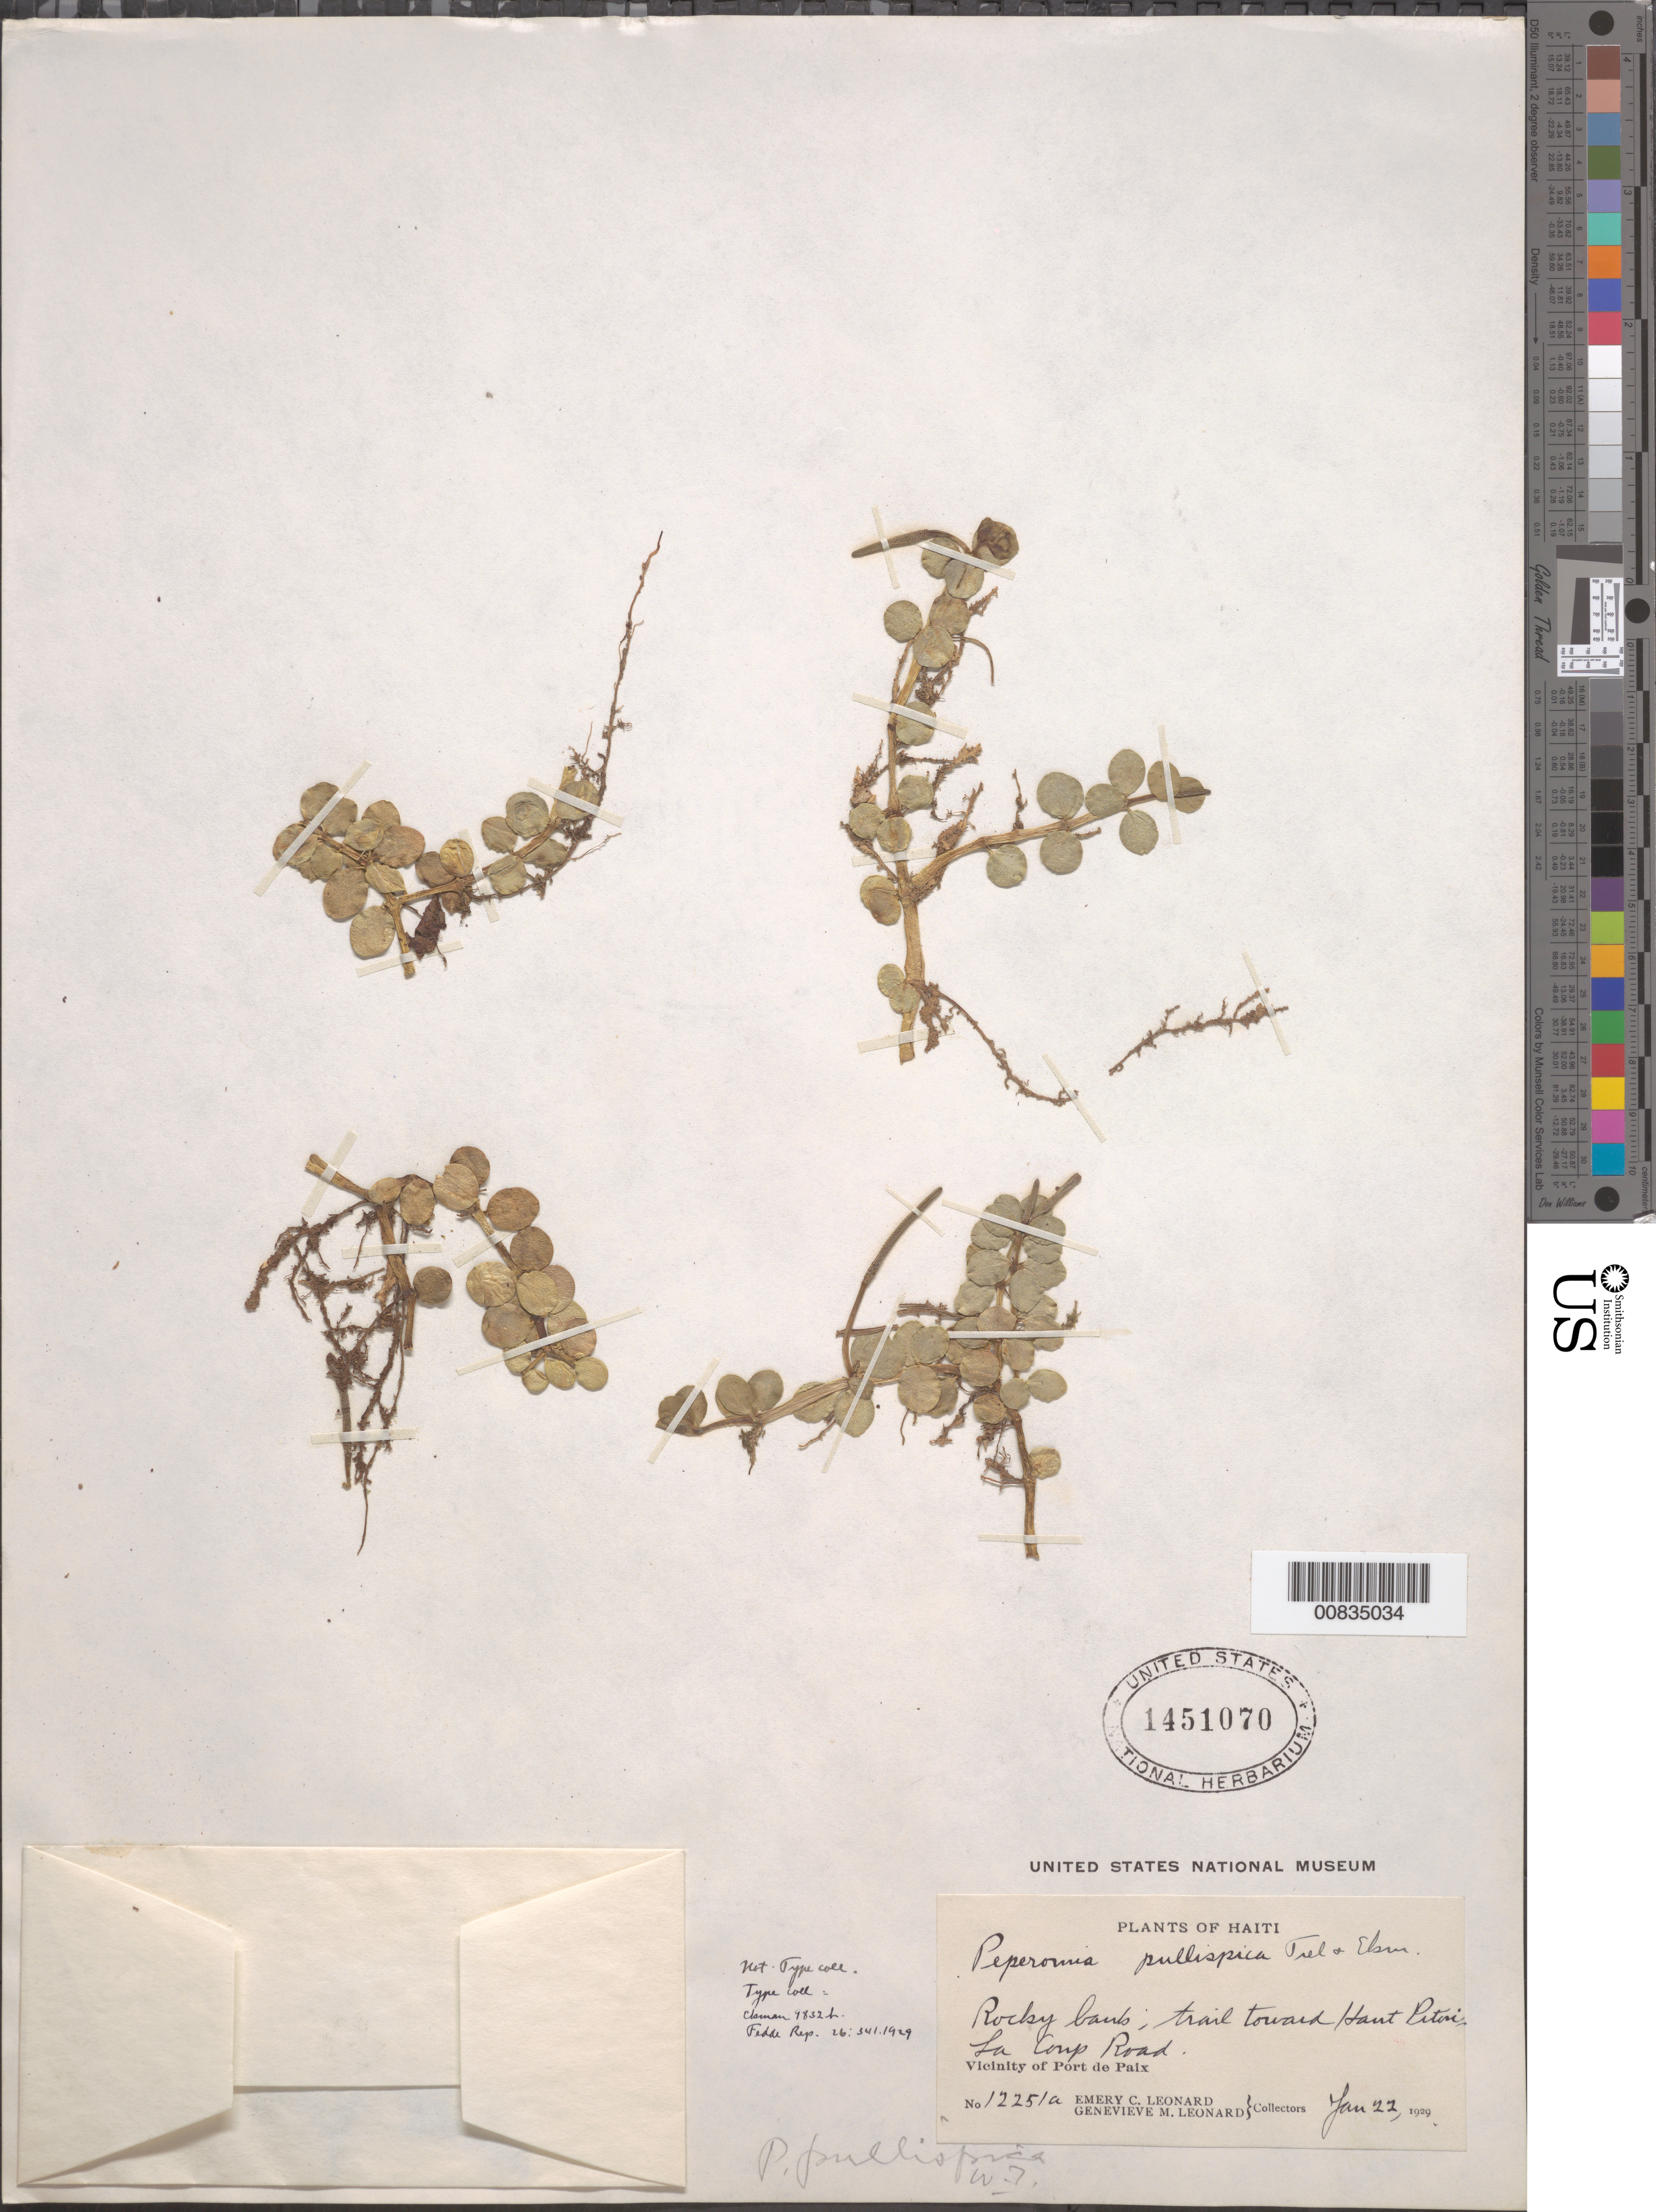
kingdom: Plantae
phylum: Tracheophyta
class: Magnoliopsida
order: Piperales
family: Piperaceae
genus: Peperomia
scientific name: Peperomia pullispica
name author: Trel.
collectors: E. C. Leonard & G. M. Leonard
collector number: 12251a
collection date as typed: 22 Jan 1929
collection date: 1929-01-22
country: Haiti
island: Hispaniola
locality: Vicinity of Port de Paix. Trail toward Haut Piton, La Coup Road.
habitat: Rocky bank.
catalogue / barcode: US 1451070